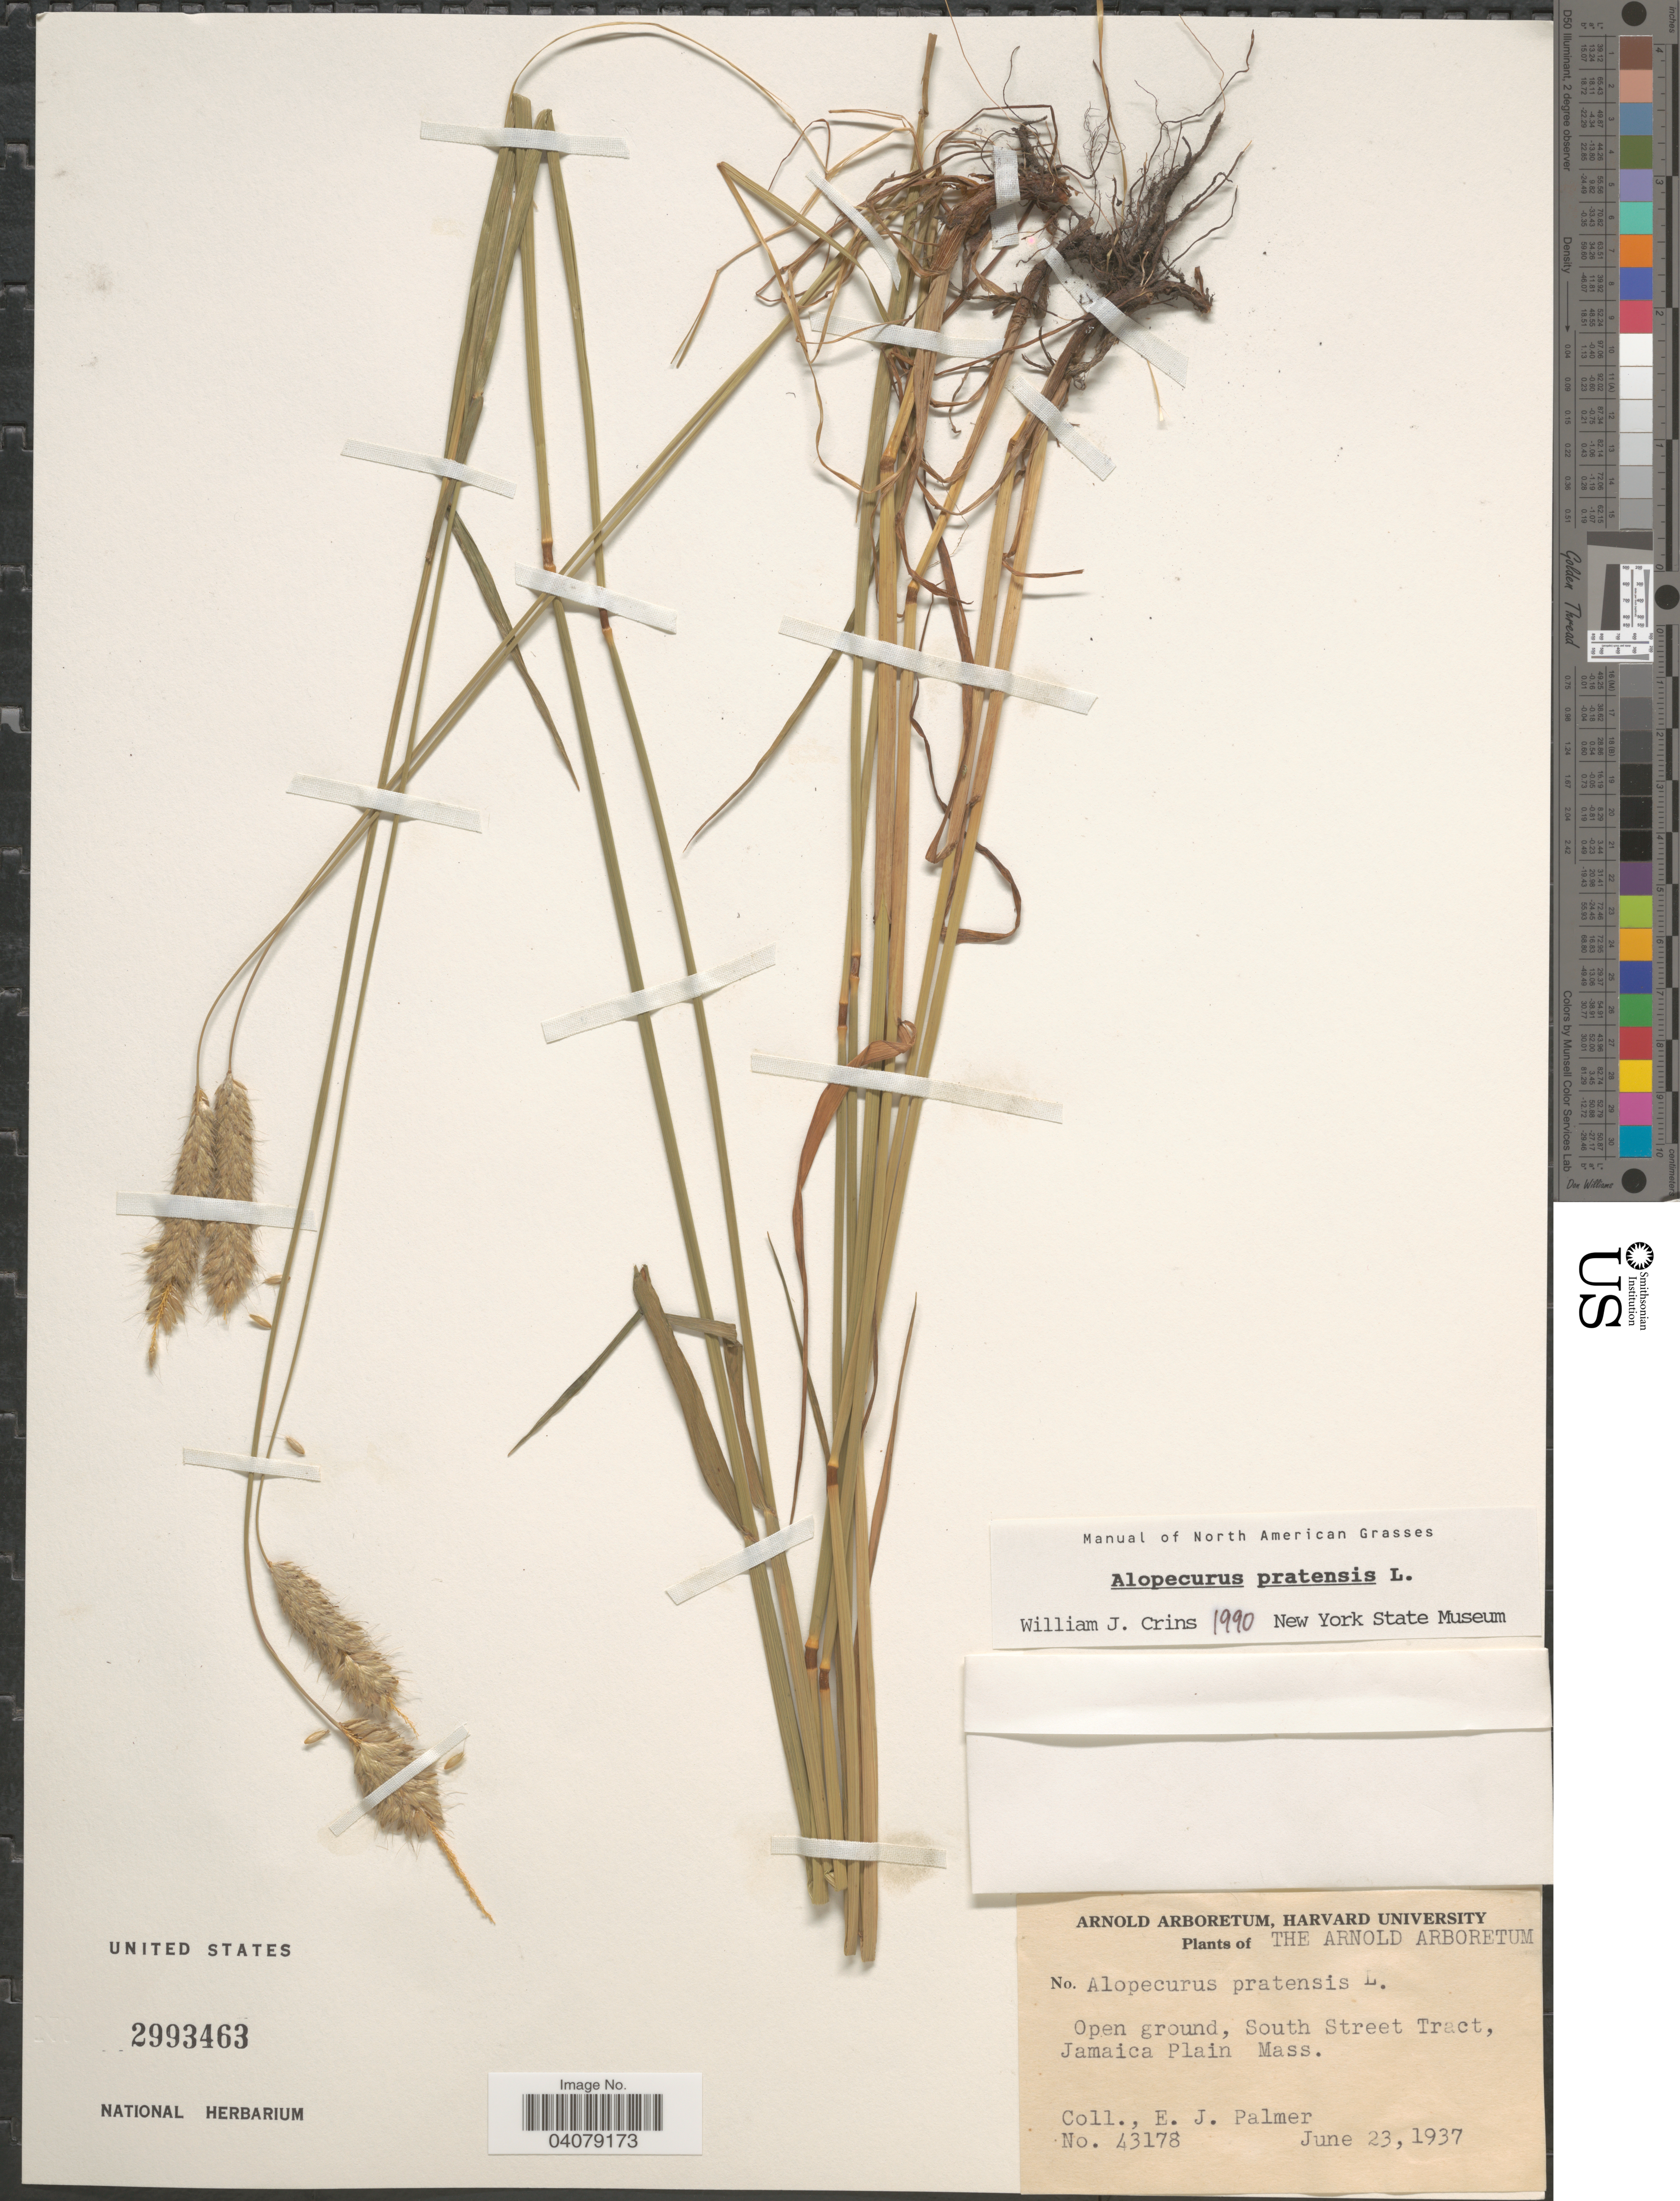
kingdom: Plantae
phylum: Tracheophyta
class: Liliopsida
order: Poales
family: Poaceae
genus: Alopecurus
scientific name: Alopecurus pratensis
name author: L.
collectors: E. J. Palmer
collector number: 43178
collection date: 1937-06-23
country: United States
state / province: Massachusetts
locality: The Arnold Arboretum. Open ground, South Street Tract, Jamaica Plain.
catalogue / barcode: US 2993463